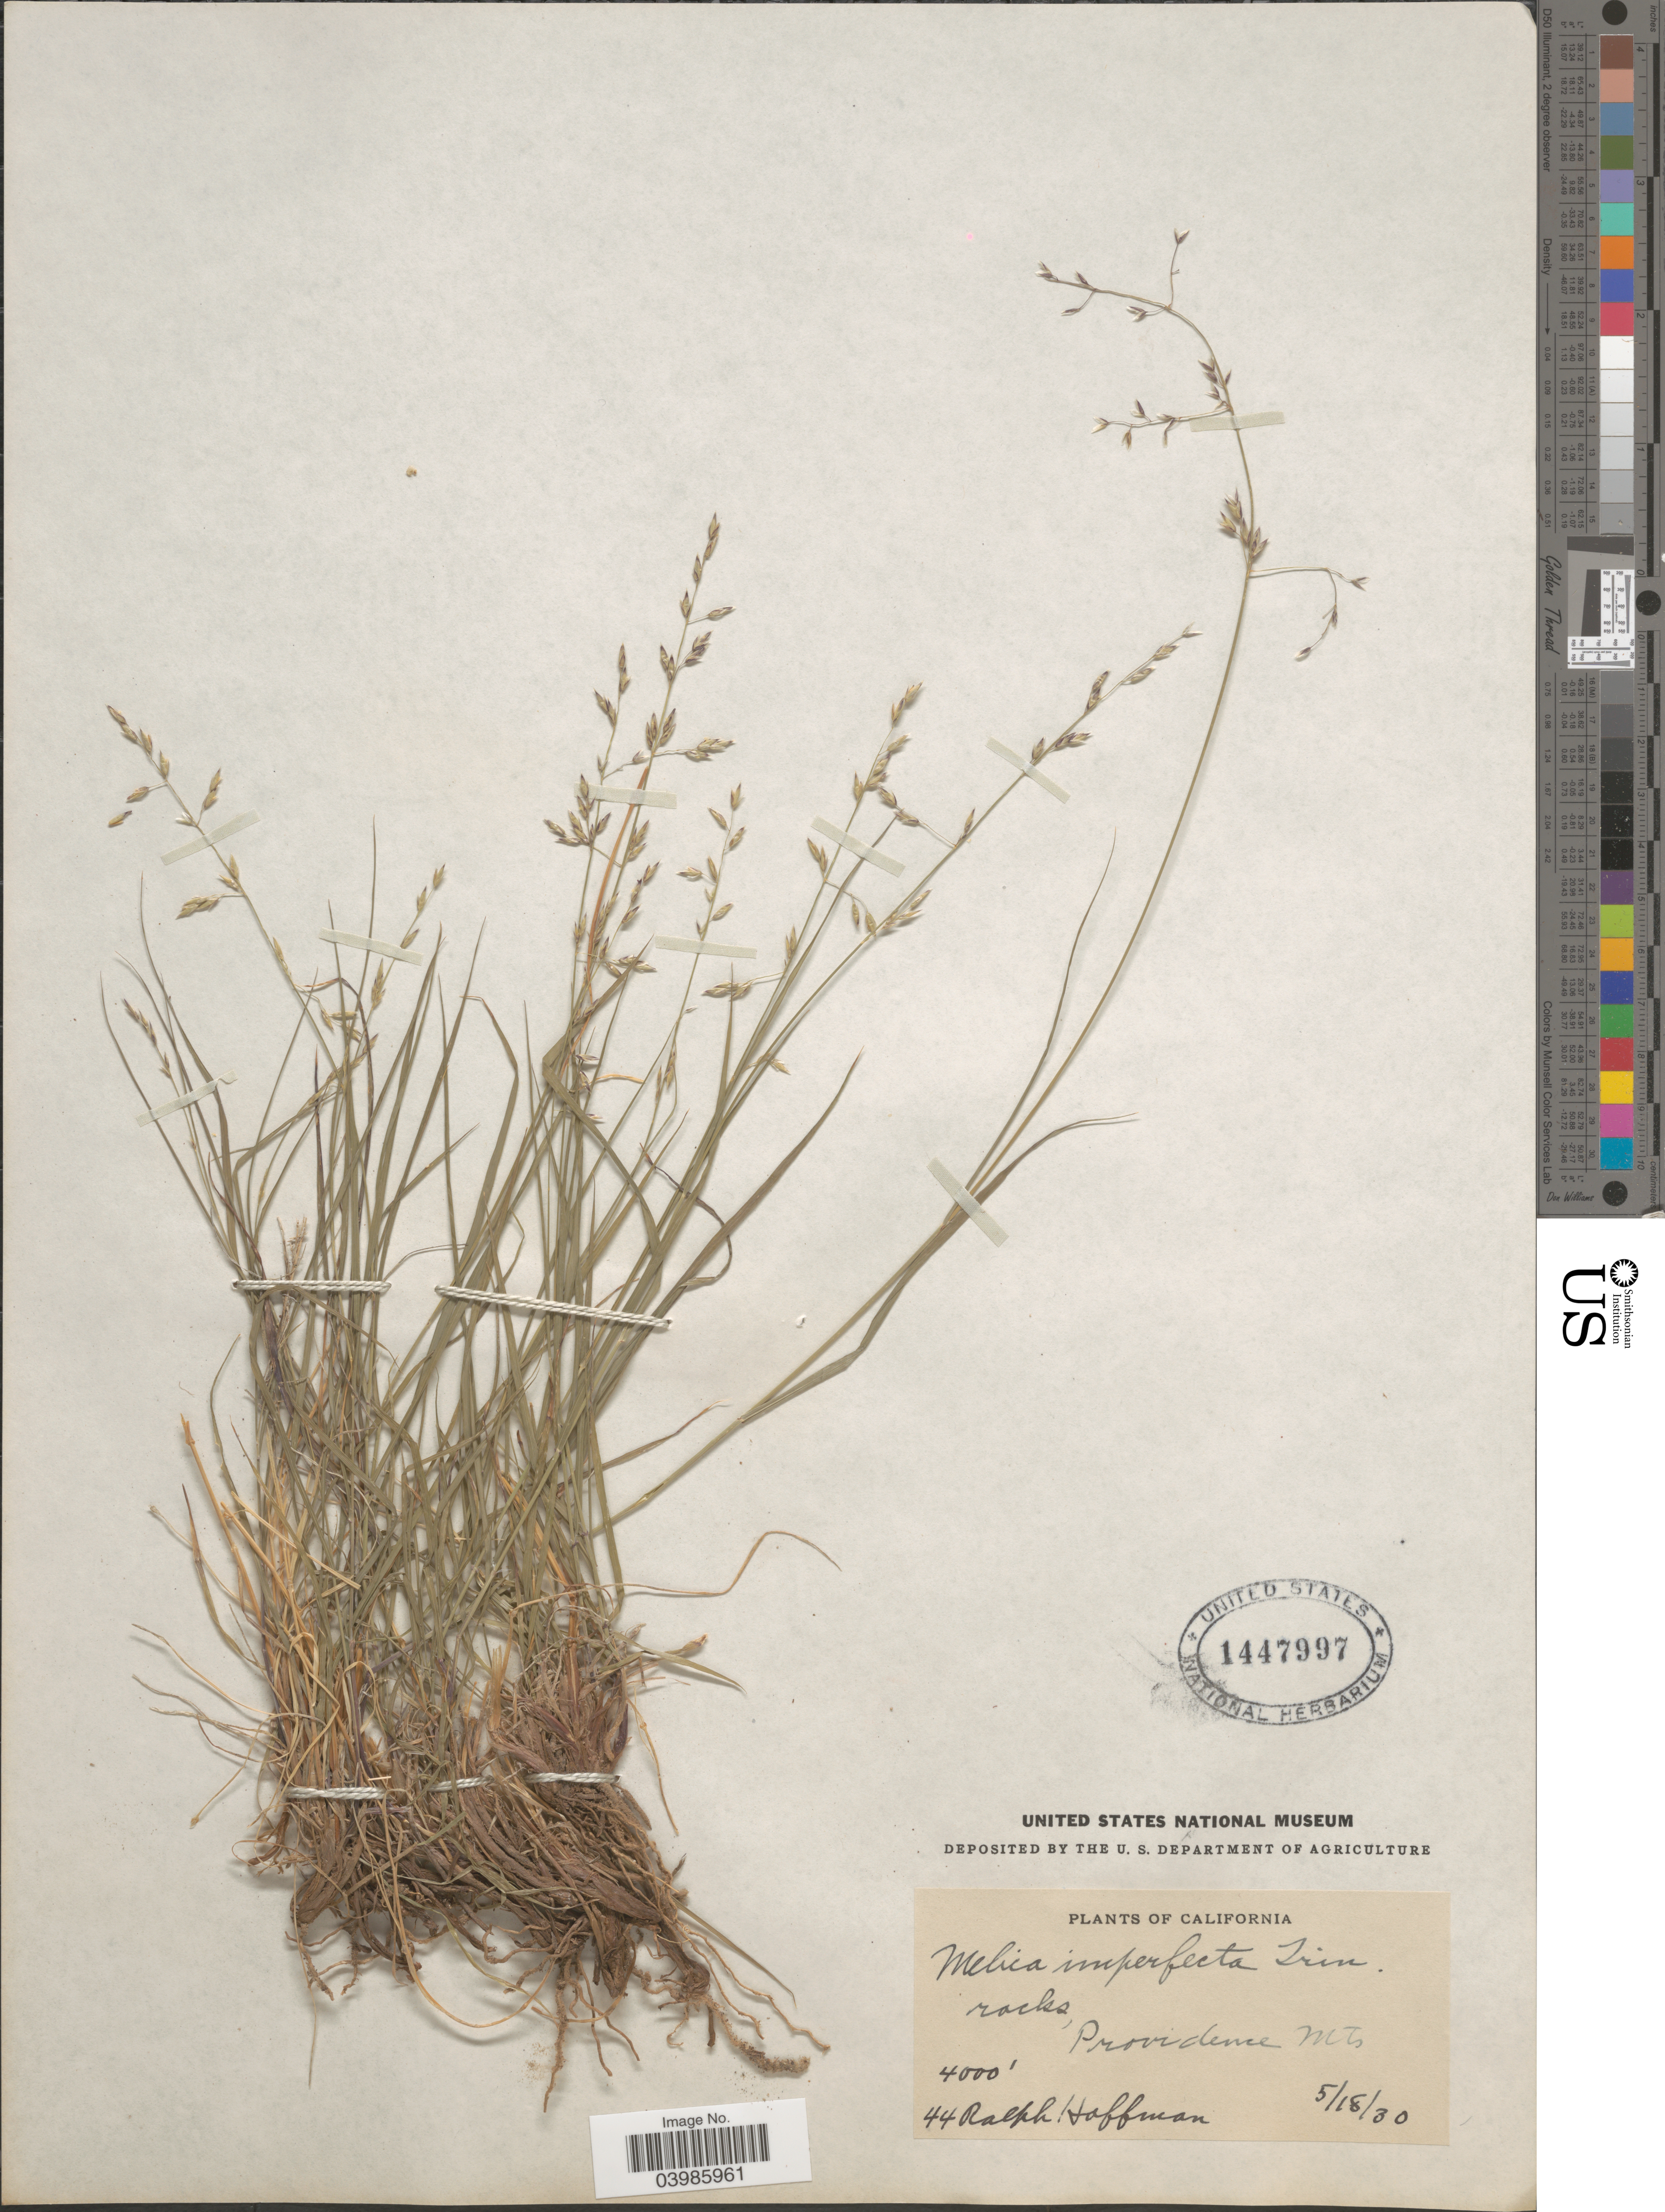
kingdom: Plantae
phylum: Tracheophyta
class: Liliopsida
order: Poales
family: Poaceae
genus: Melica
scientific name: Melica imperfecta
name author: Trin.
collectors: R. Hoffmann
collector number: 44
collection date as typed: Transcribed d/m/y: 18/5/30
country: United States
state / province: California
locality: Providence Rocks.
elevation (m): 1219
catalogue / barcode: US 1447997